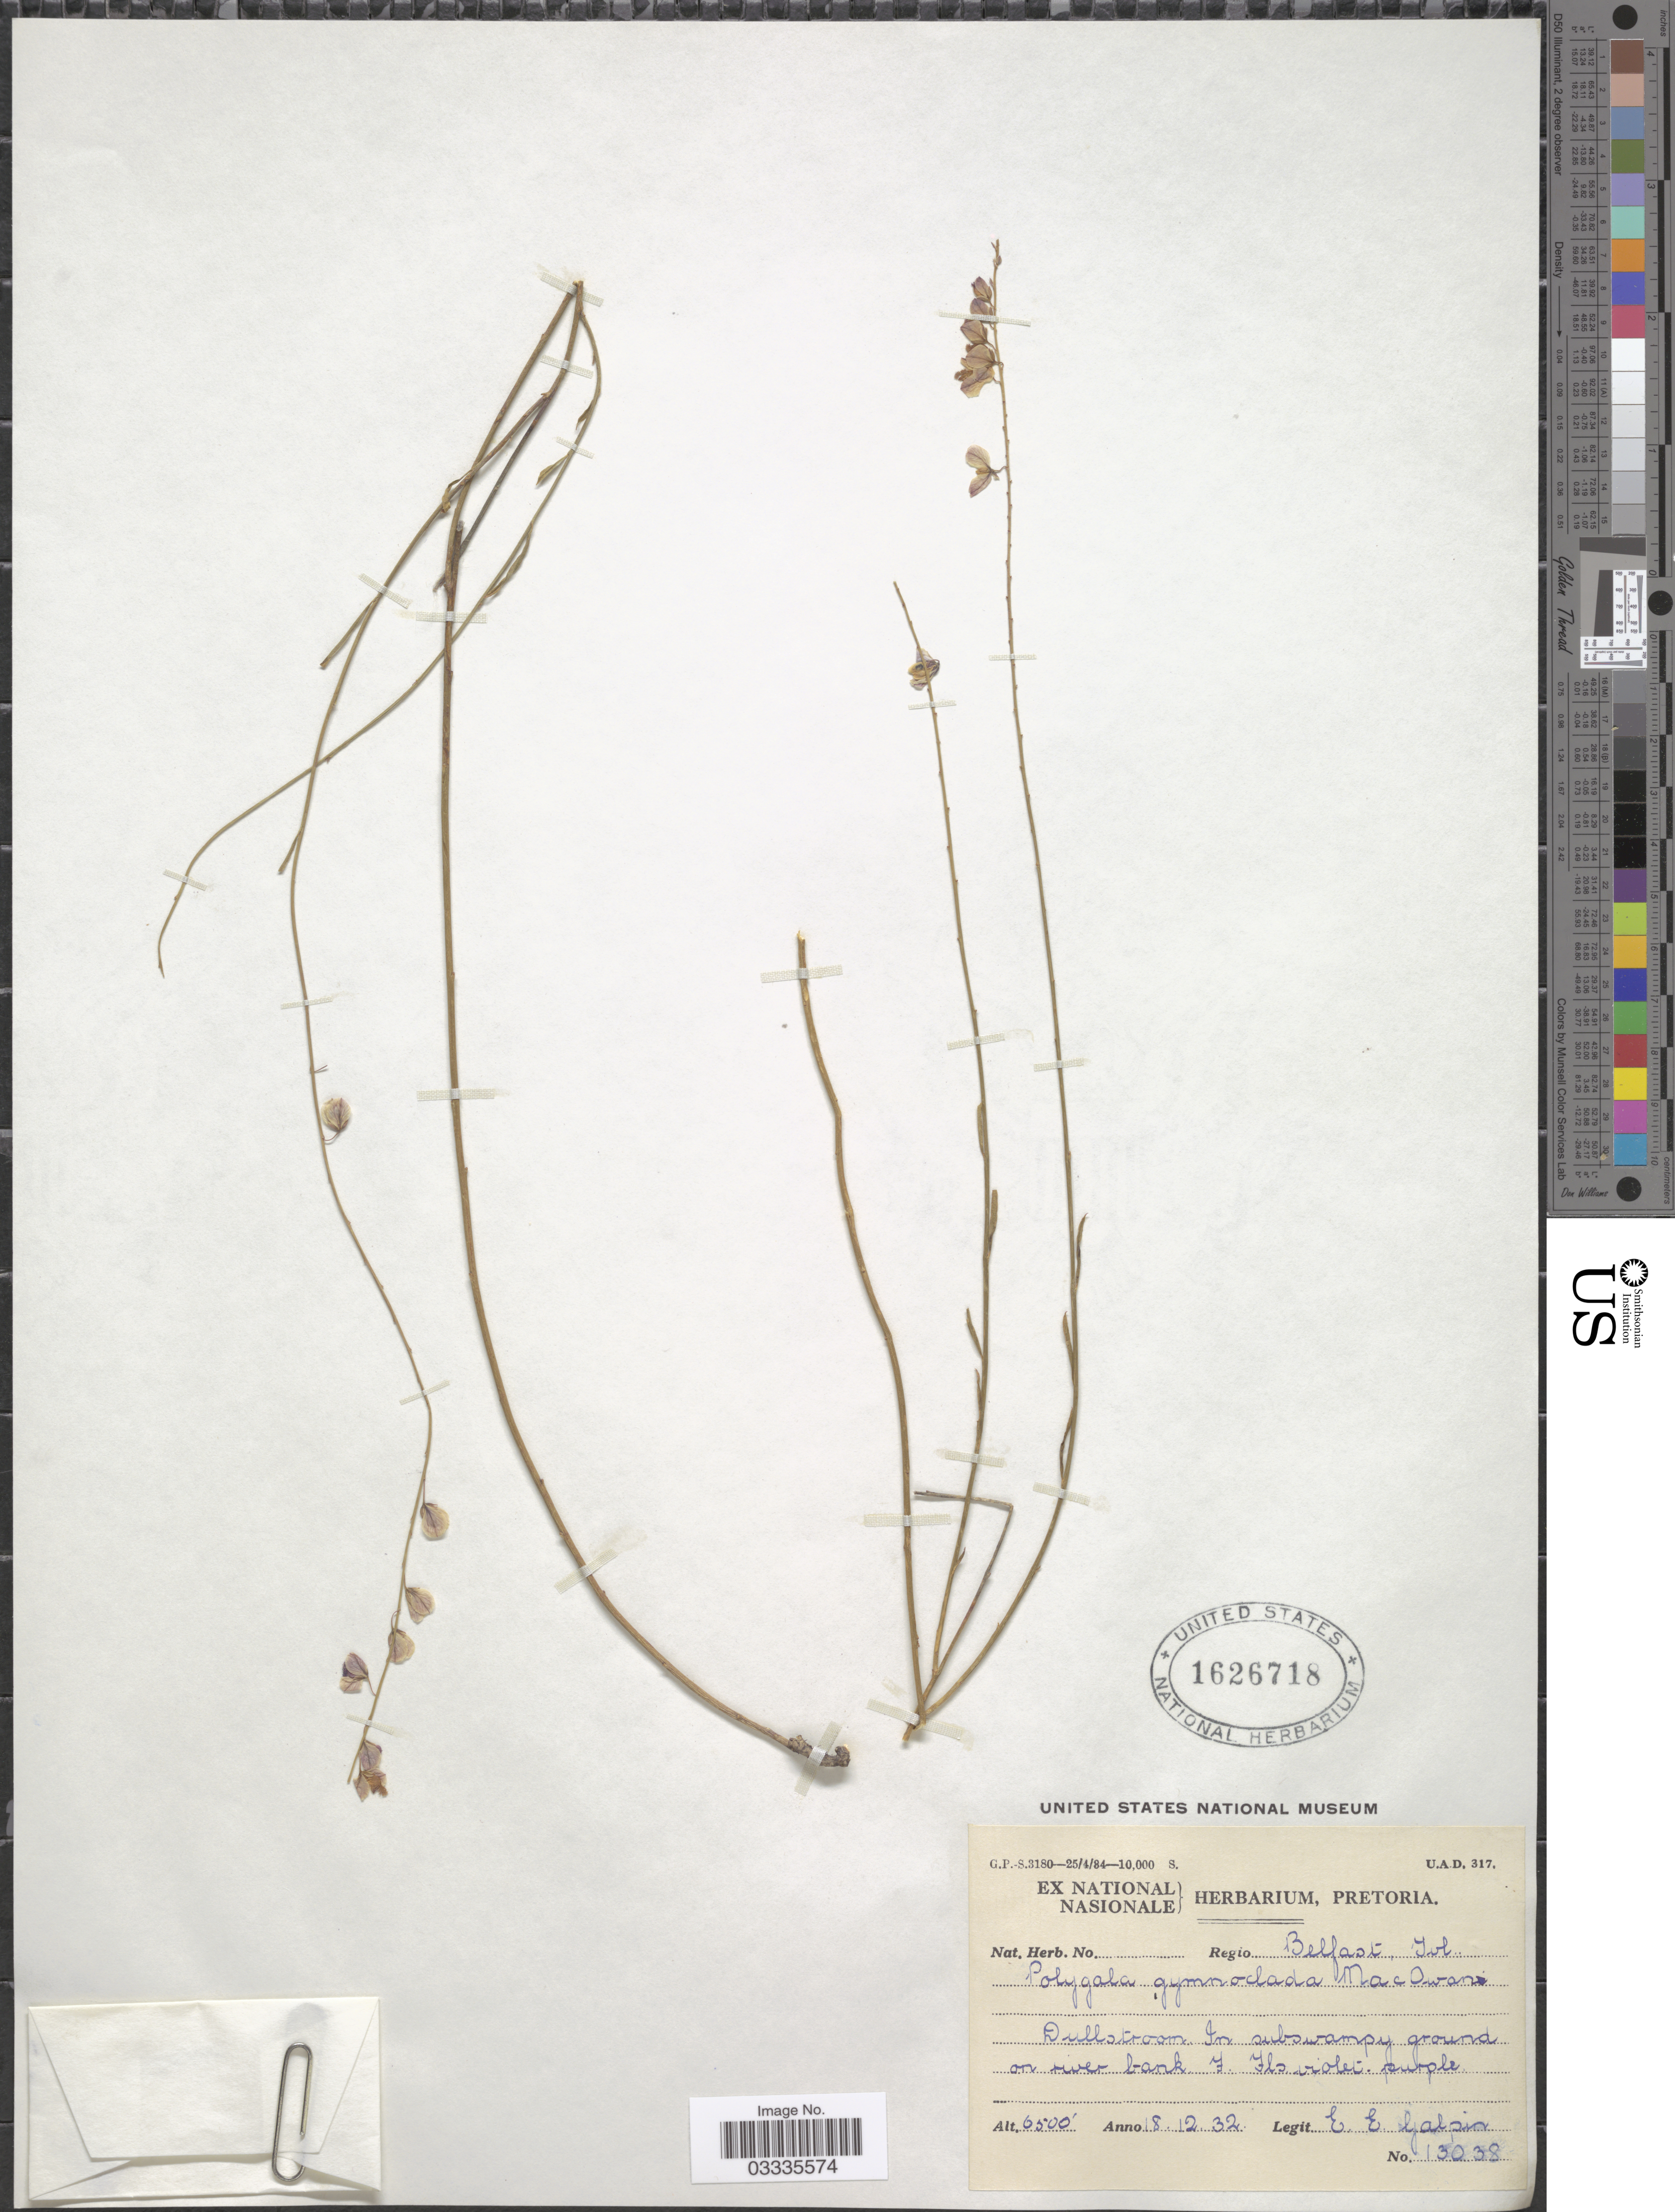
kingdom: Plantae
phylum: Tracheophyta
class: Magnoliopsida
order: Fabales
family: Polygalaceae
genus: Polygala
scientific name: Polygala gymnoclada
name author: MacOwen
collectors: E. Galpin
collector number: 13038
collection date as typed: Transcribed d/m/y: 18/12/32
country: South Africa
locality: Regio Belfast, Tvl. Dullstroom.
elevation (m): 1981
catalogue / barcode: US 1626718